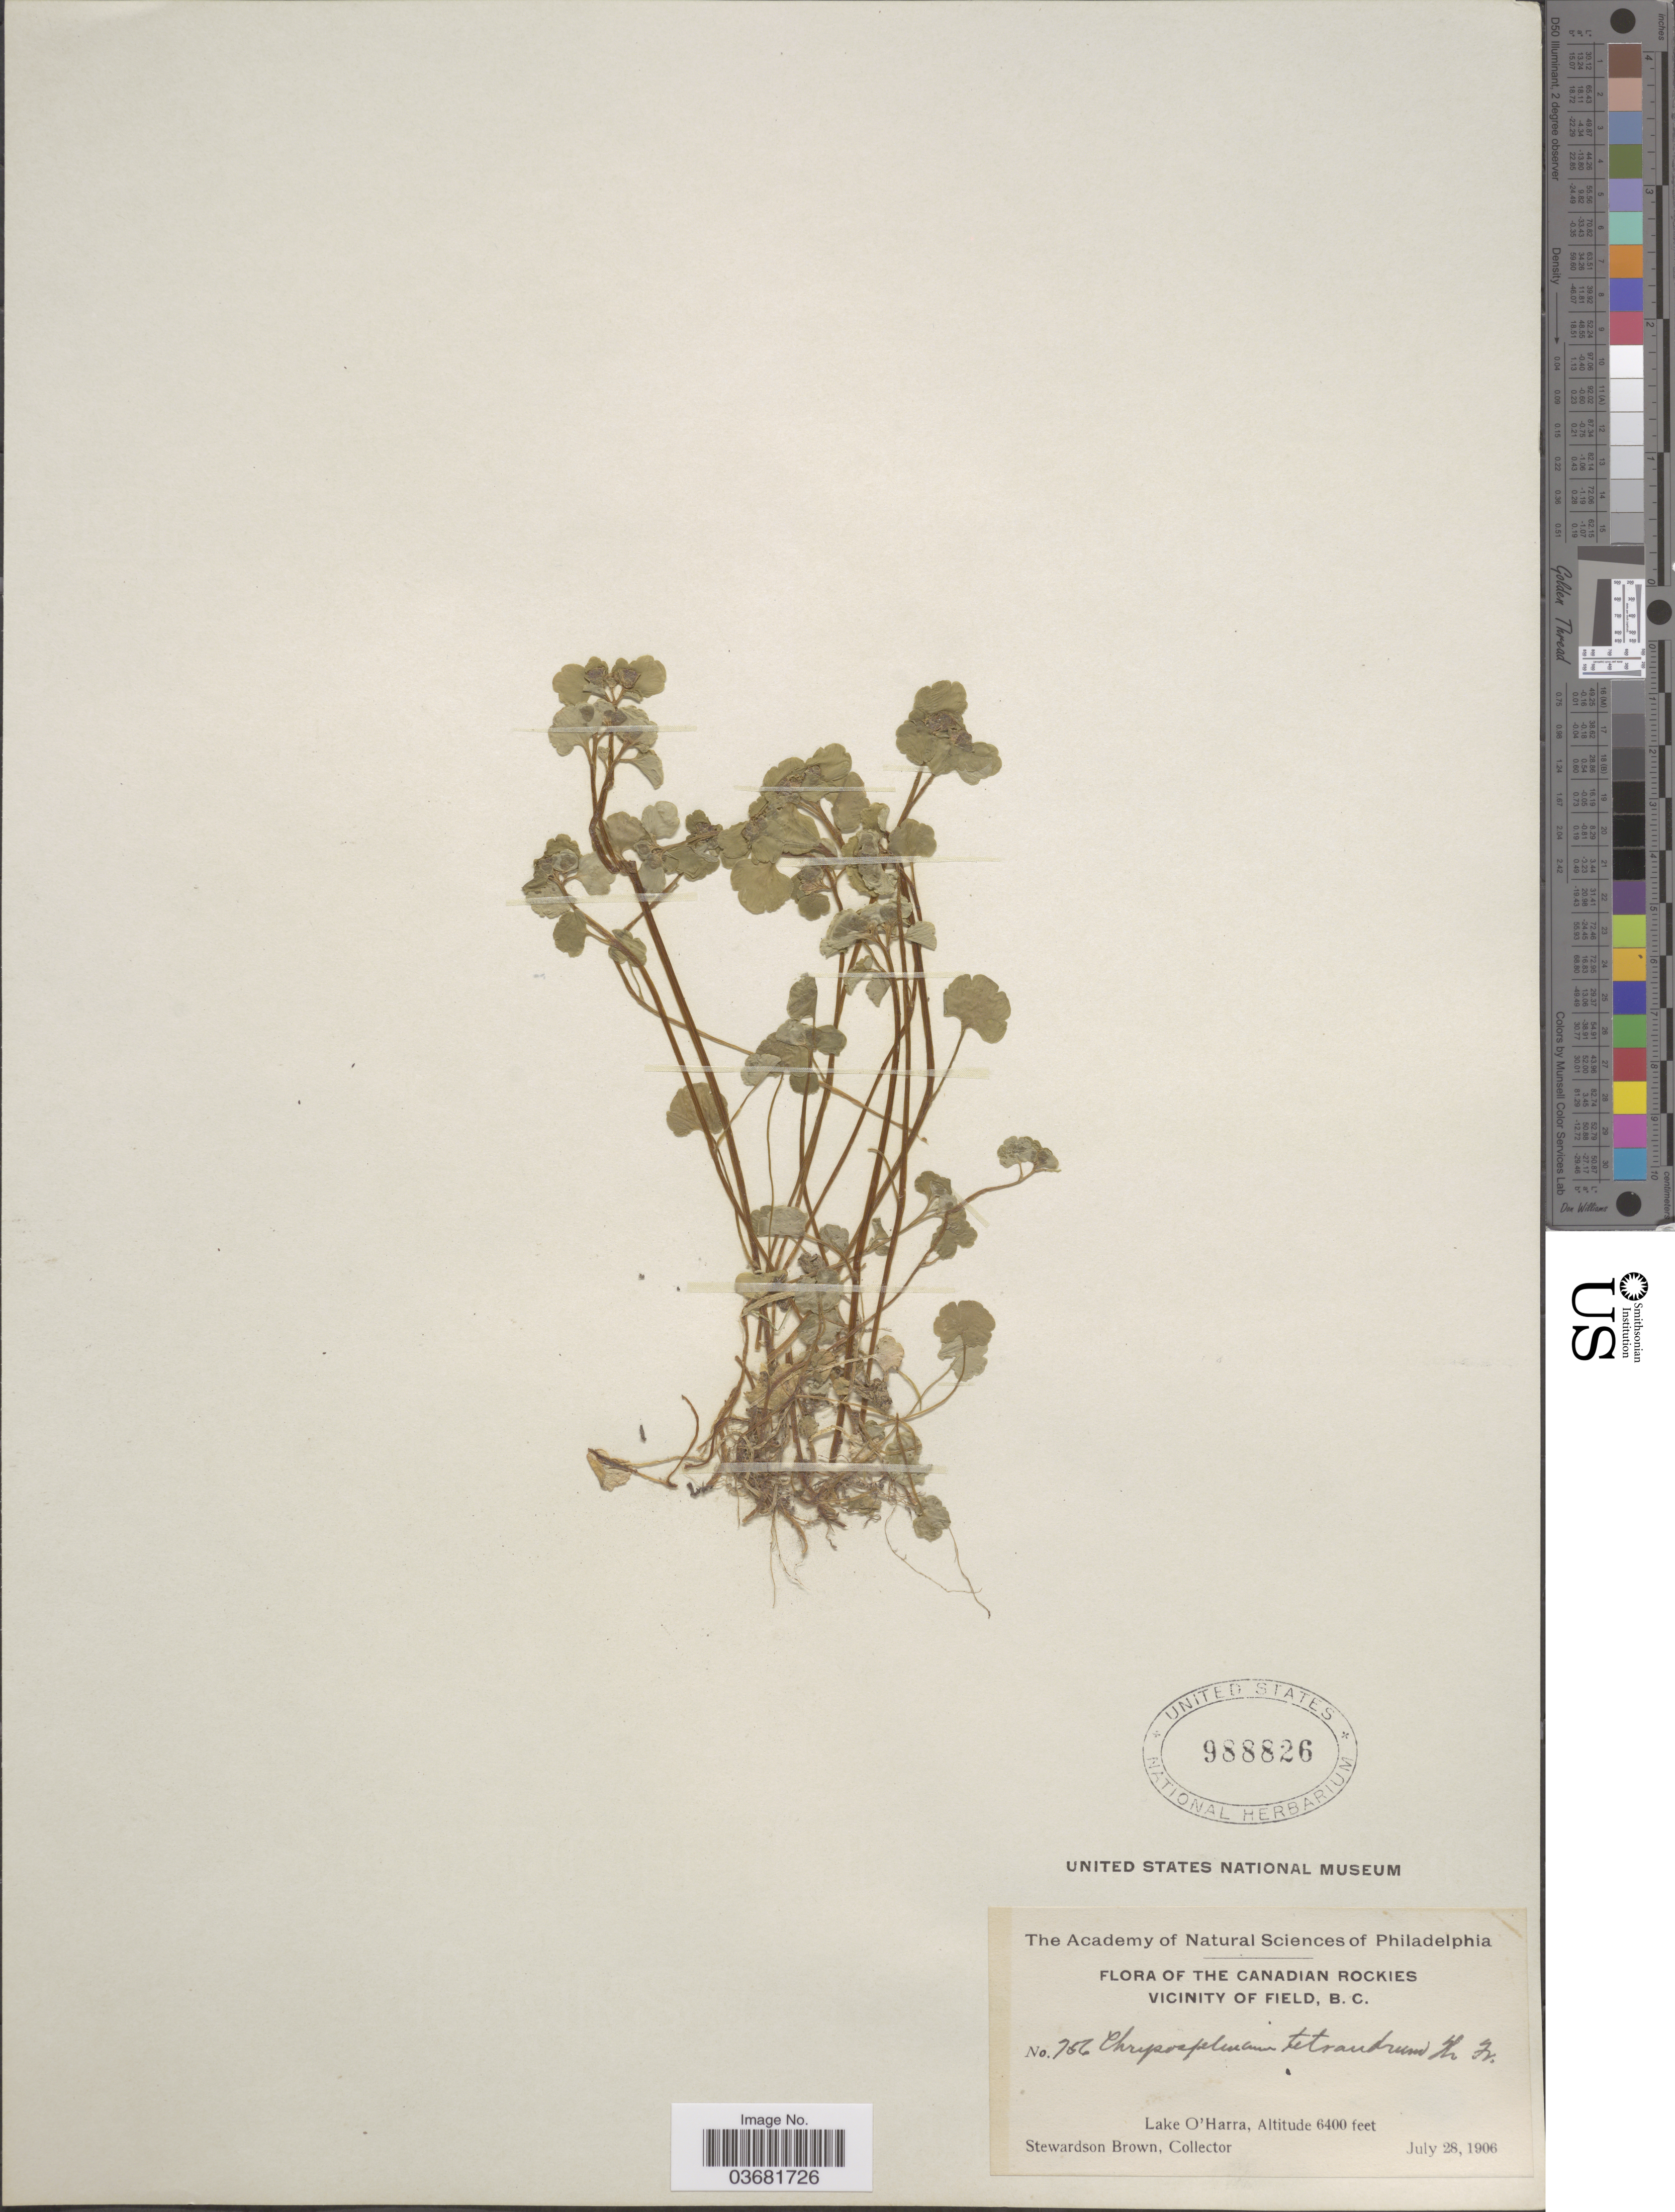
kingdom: Plantae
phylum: Tracheophyta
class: Magnoliopsida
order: Saxifragales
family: Saxifragaceae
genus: Chrysosplenium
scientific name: Chrysosplenium tetrandrum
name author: (N. Lund) Th. Fr.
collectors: S. Brown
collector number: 756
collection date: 1906-07-28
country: Canada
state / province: British Columbia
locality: The Canadian Rockies. Vicinity of Field. Lake O'Harra.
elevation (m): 1951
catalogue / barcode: US 988826